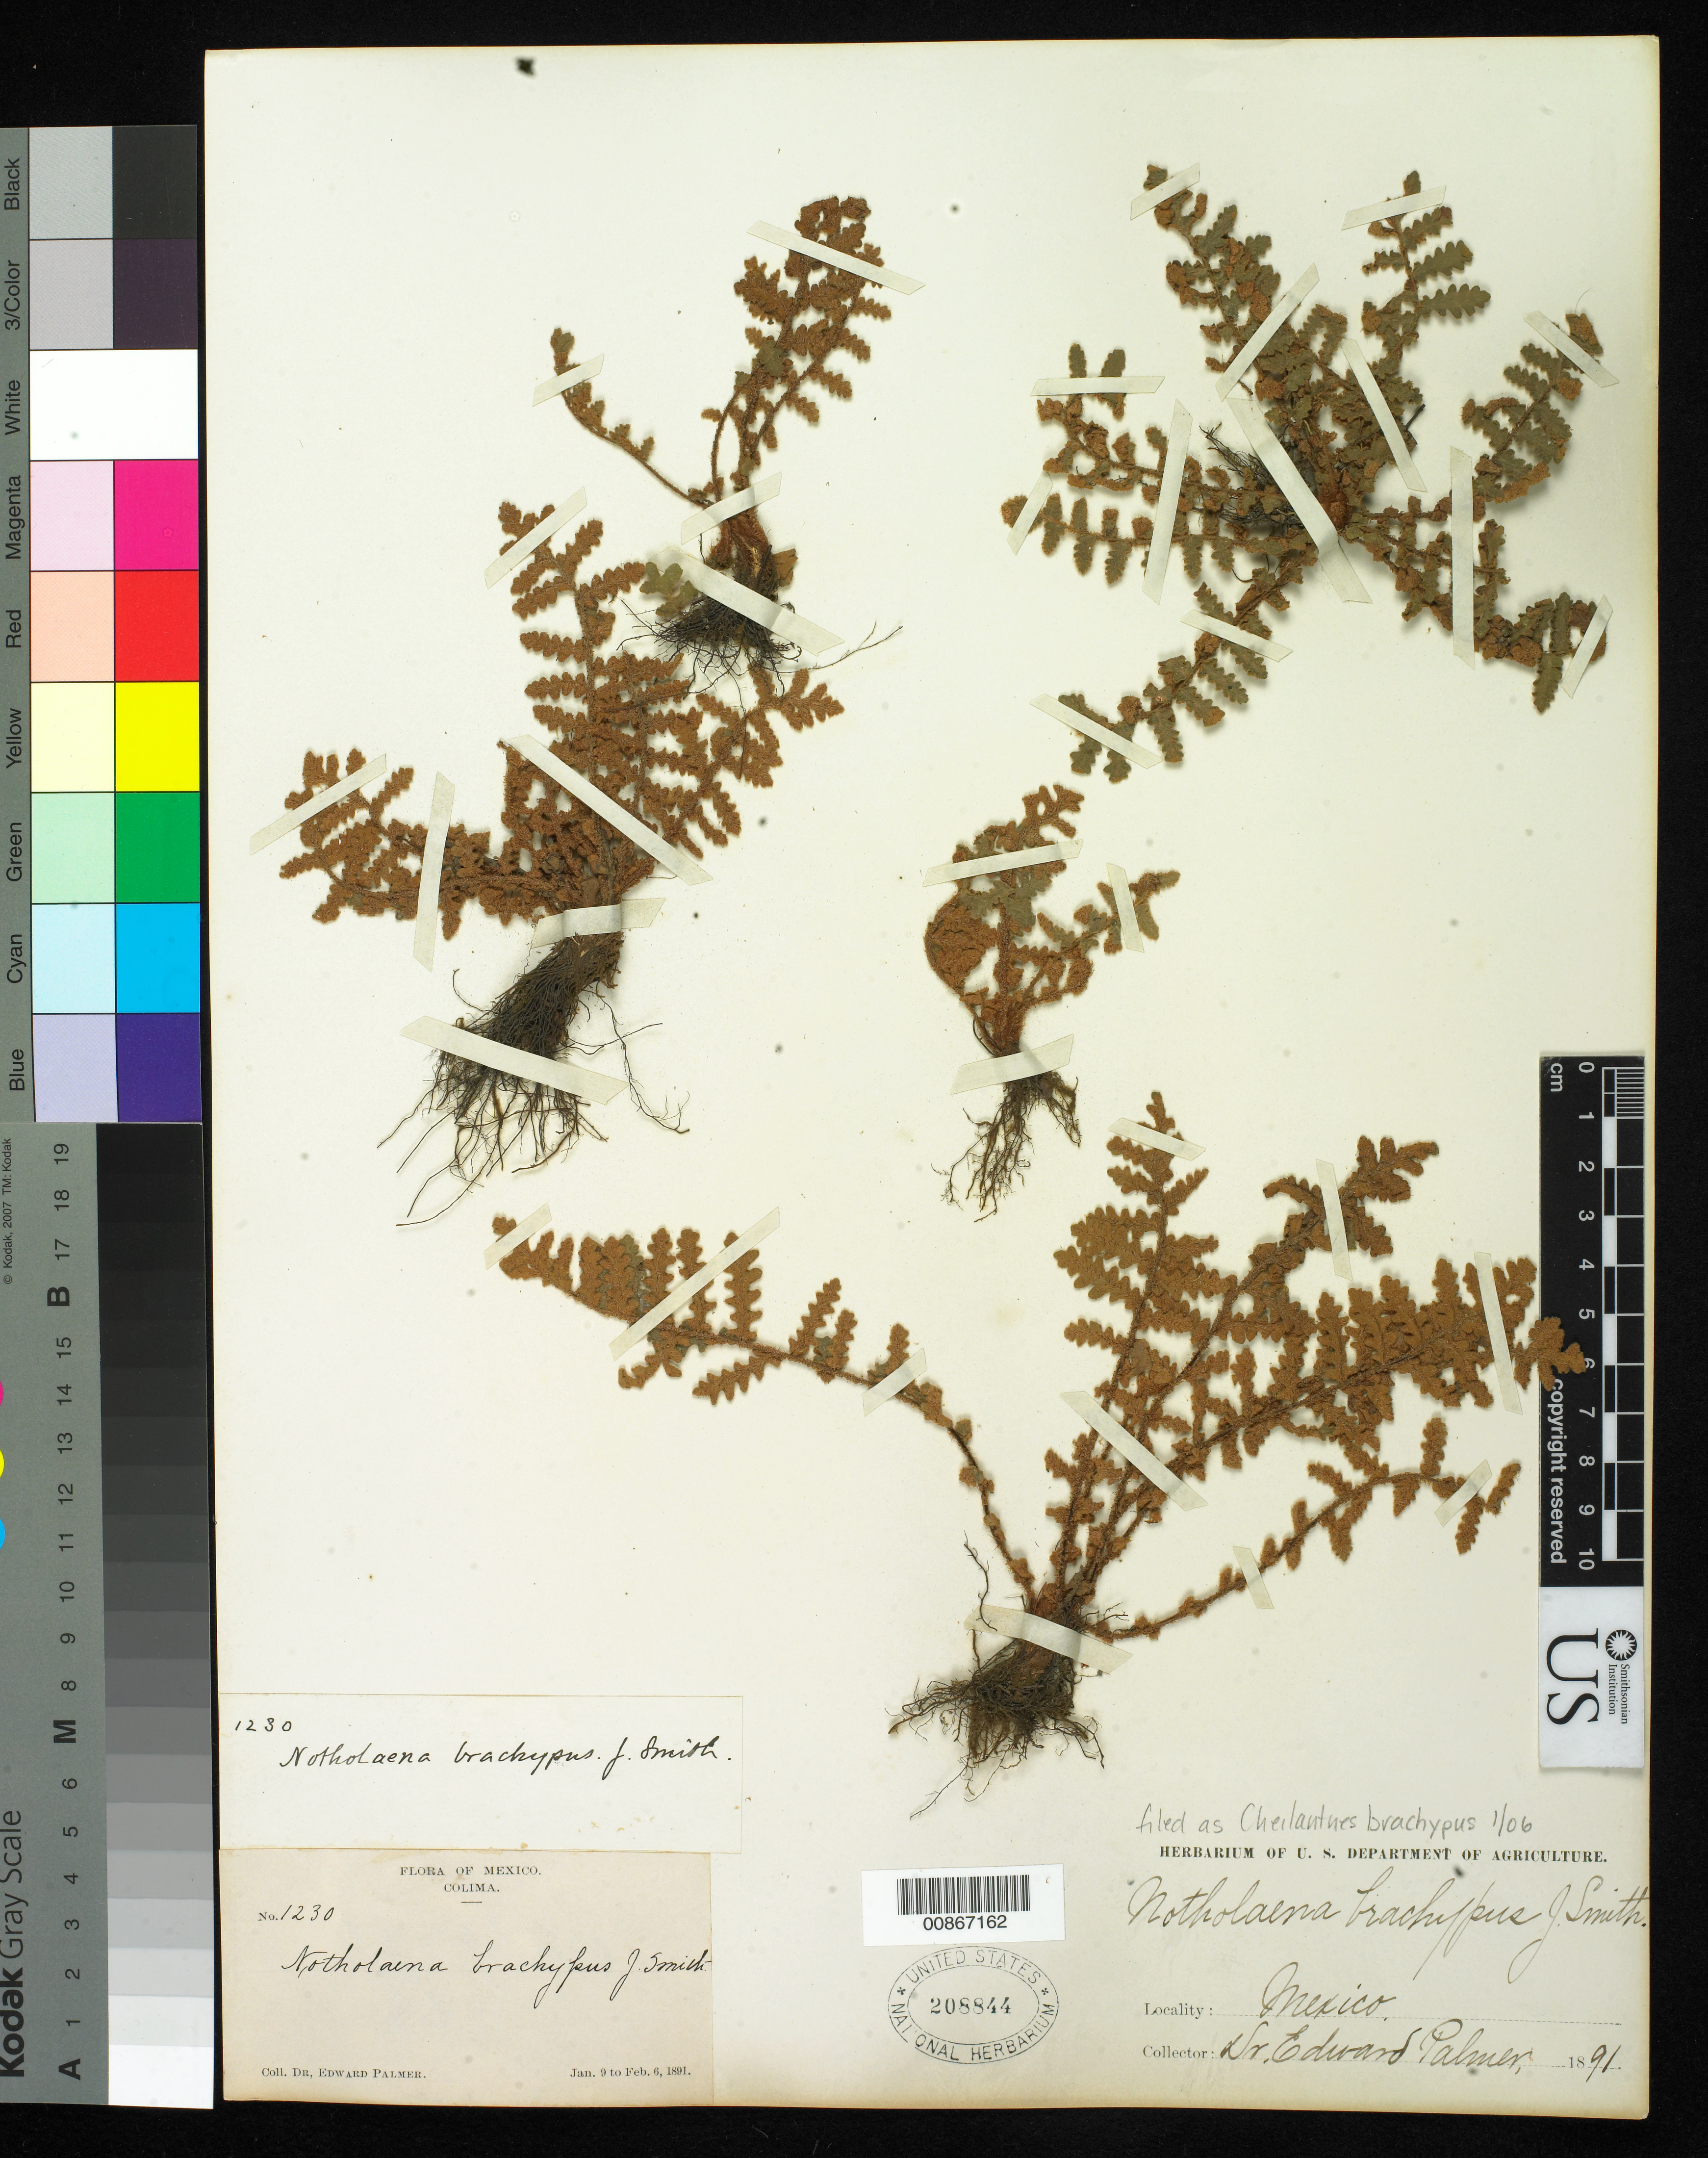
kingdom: Plantae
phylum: Tracheophyta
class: Polypodiopsida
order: Polypodiales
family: Pteridaceae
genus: Notholaena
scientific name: Notholaena brachypus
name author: (Kunze) J. Sm.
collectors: E. Palmer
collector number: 1230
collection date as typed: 09 Jan 1891 to 06 Feb 1891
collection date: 1891-01-09/1891-02-06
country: Mexico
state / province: Colima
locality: Colima.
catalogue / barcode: US 208844